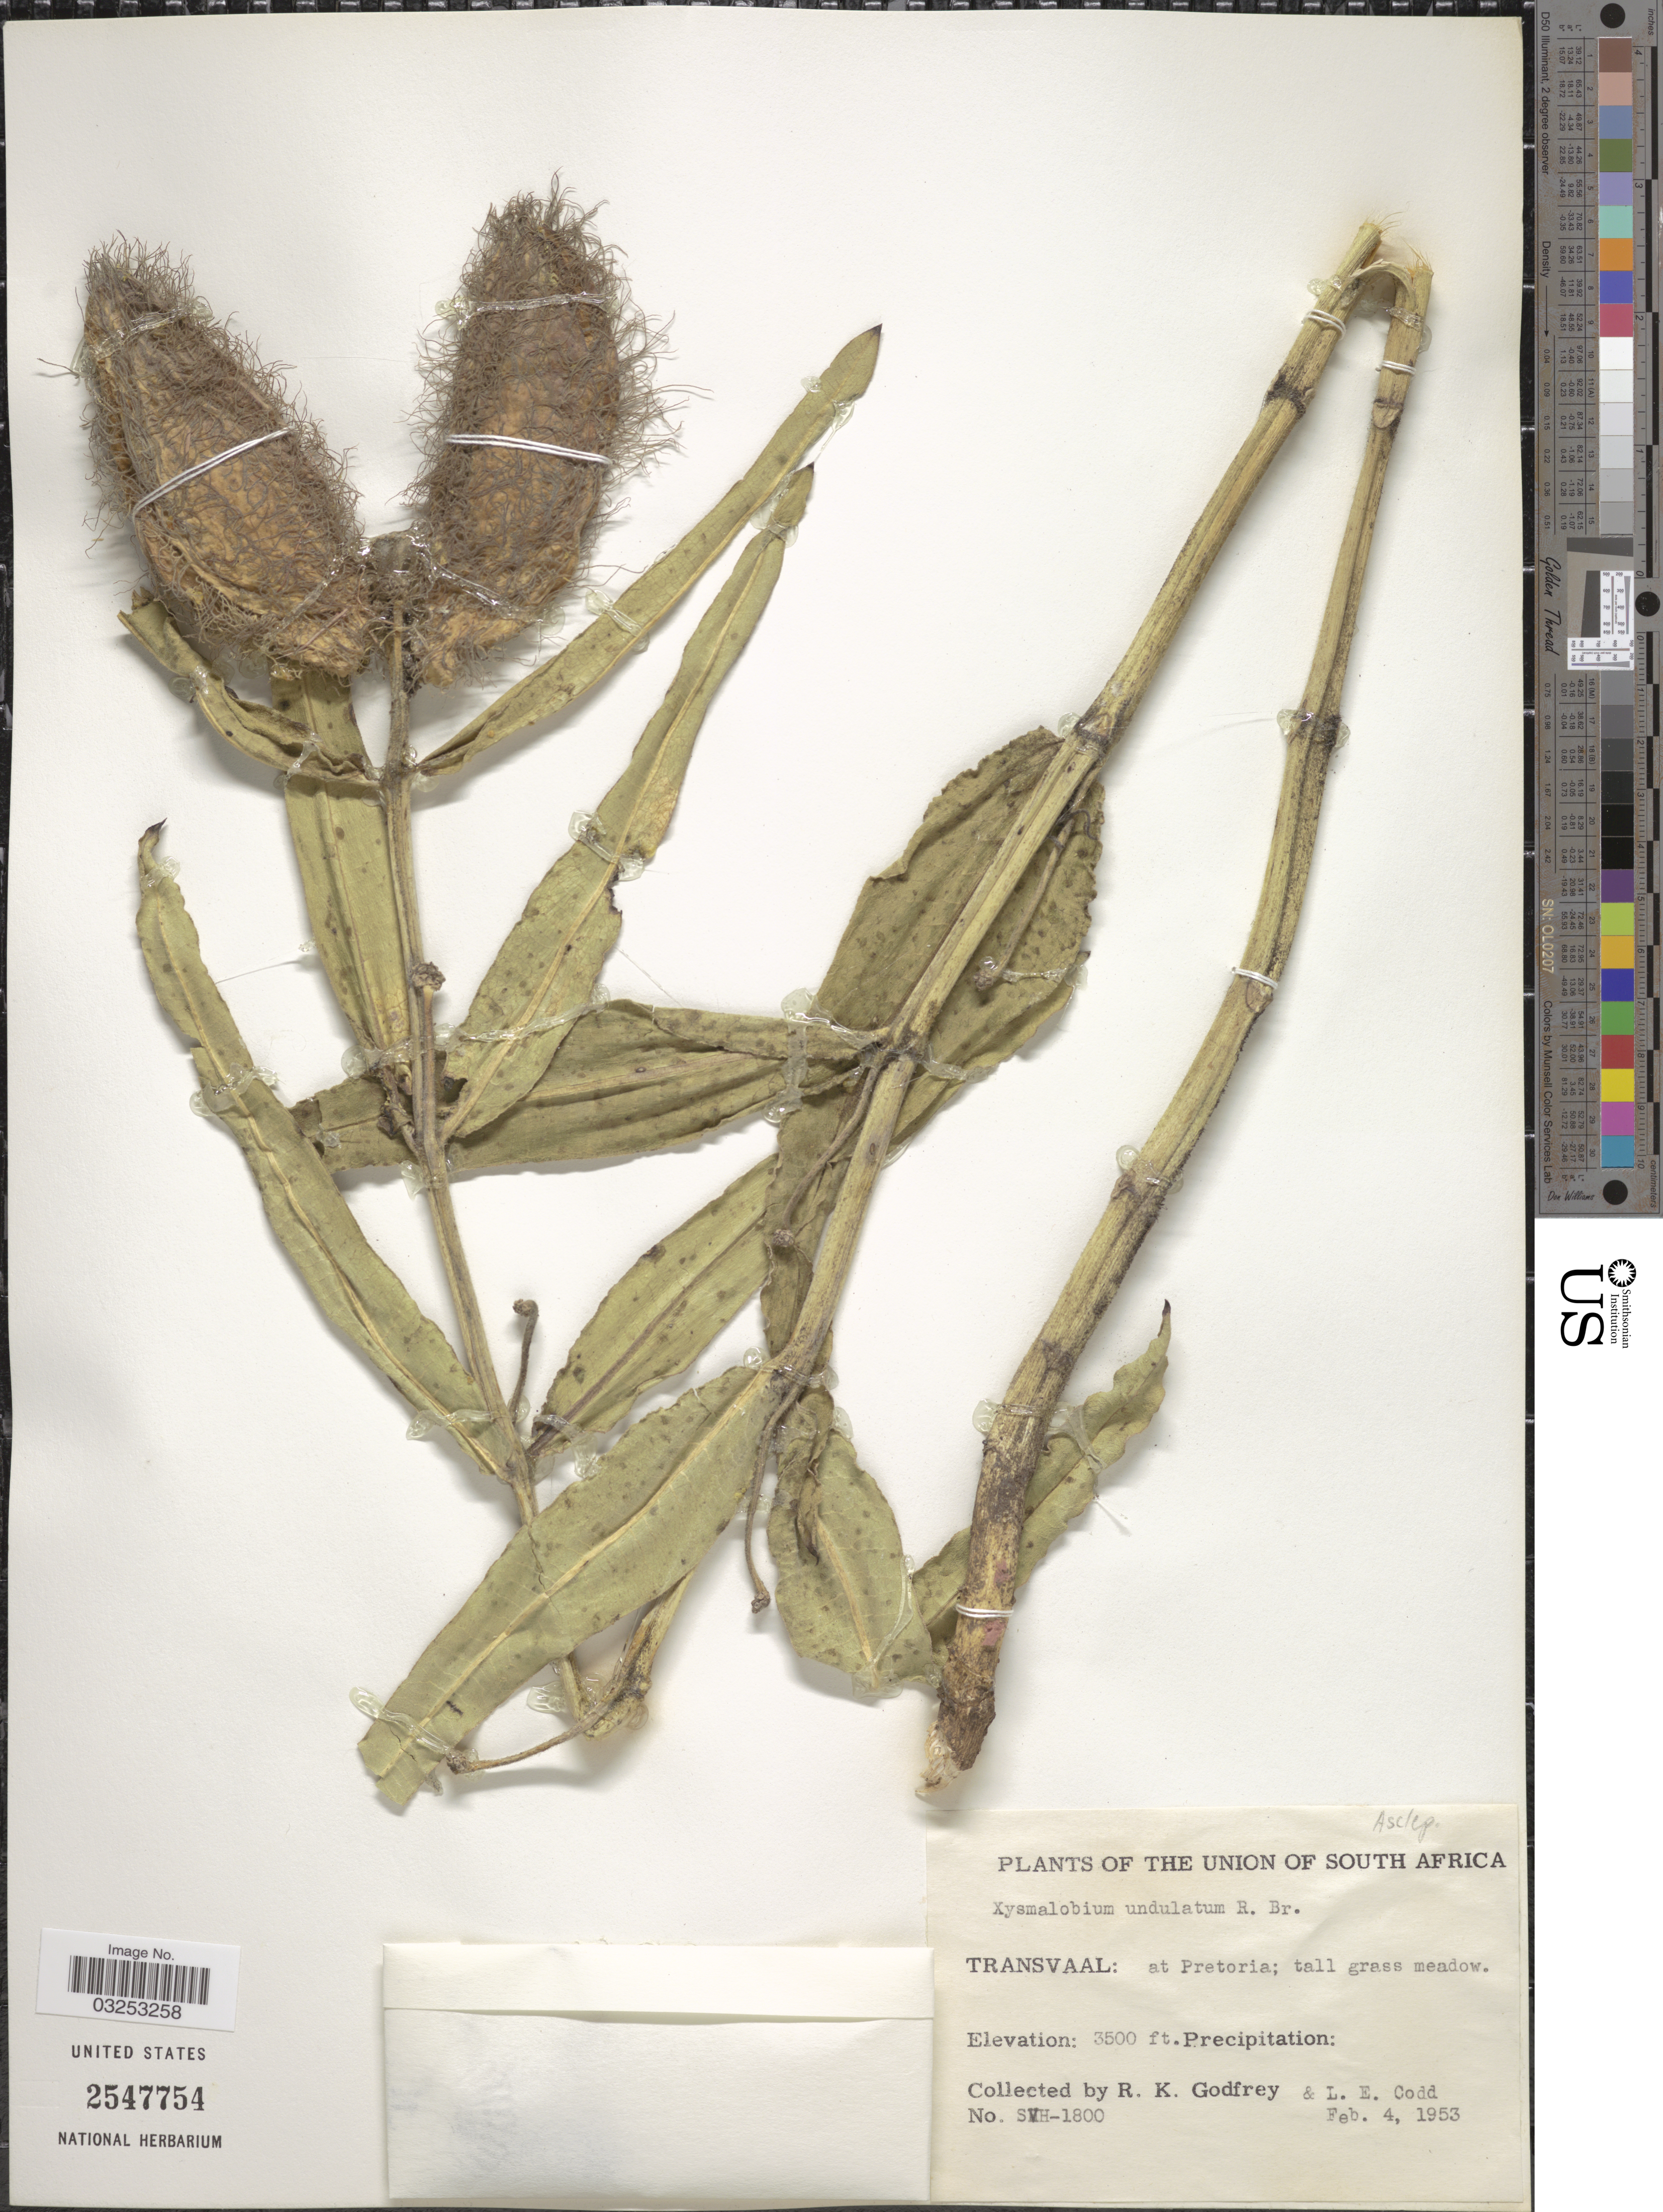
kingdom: Plantae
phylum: Tracheophyta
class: Magnoliopsida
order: Gentianales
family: Apocynaceae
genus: Xysmalobium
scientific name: Xysmalobium undulatum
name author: (L.) W.T. Aiton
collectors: R. K. Godfrey & L. Codd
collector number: SVH-1800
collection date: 1953-02-04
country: South Africa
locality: The Union of South Africa. Transvaal: at Pretoria; tall grass meadow.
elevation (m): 1067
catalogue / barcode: US 2547754